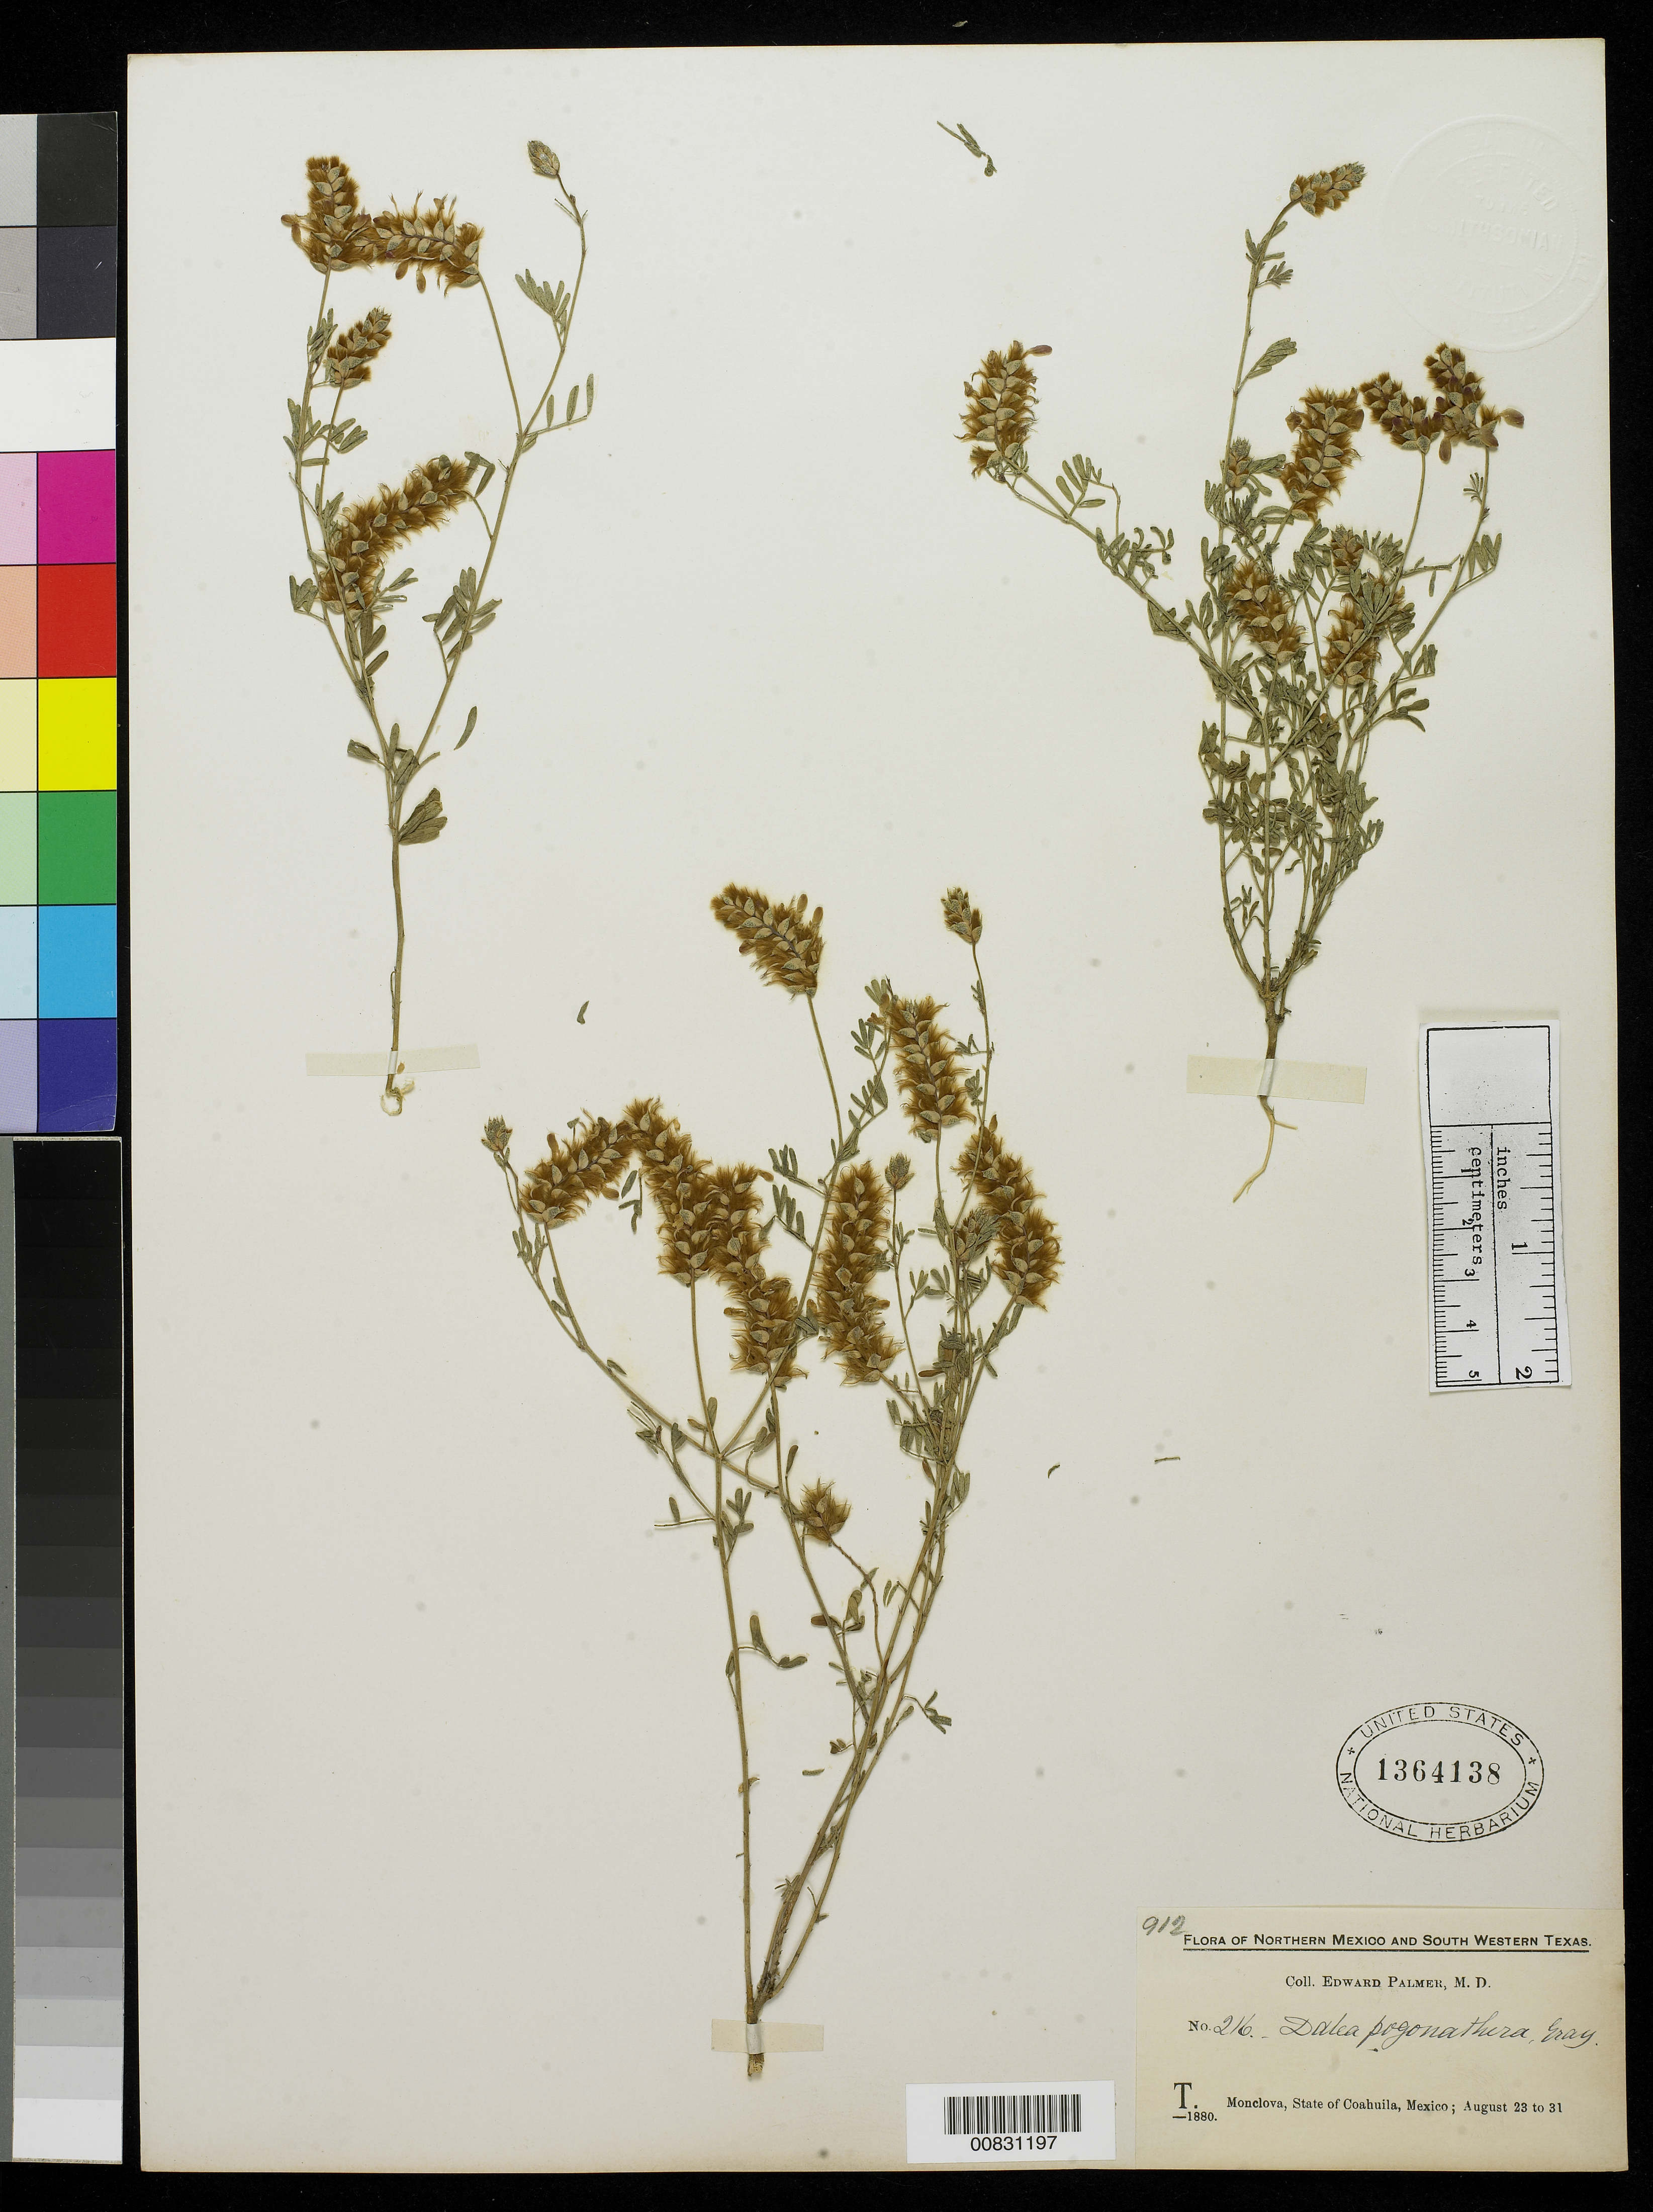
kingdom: Plantae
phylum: Tracheophyta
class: Magnoliopsida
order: Fabales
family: Fabaceae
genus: Dalea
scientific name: Dalea pogonathera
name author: A. Gray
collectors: E. Palmer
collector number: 216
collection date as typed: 23 Aug 1880 to 31 Aug 1880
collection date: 1880-08-23/1880-08-31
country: Mexico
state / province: Coahuila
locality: T. Monclova, Coahuila.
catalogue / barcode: US 1364138